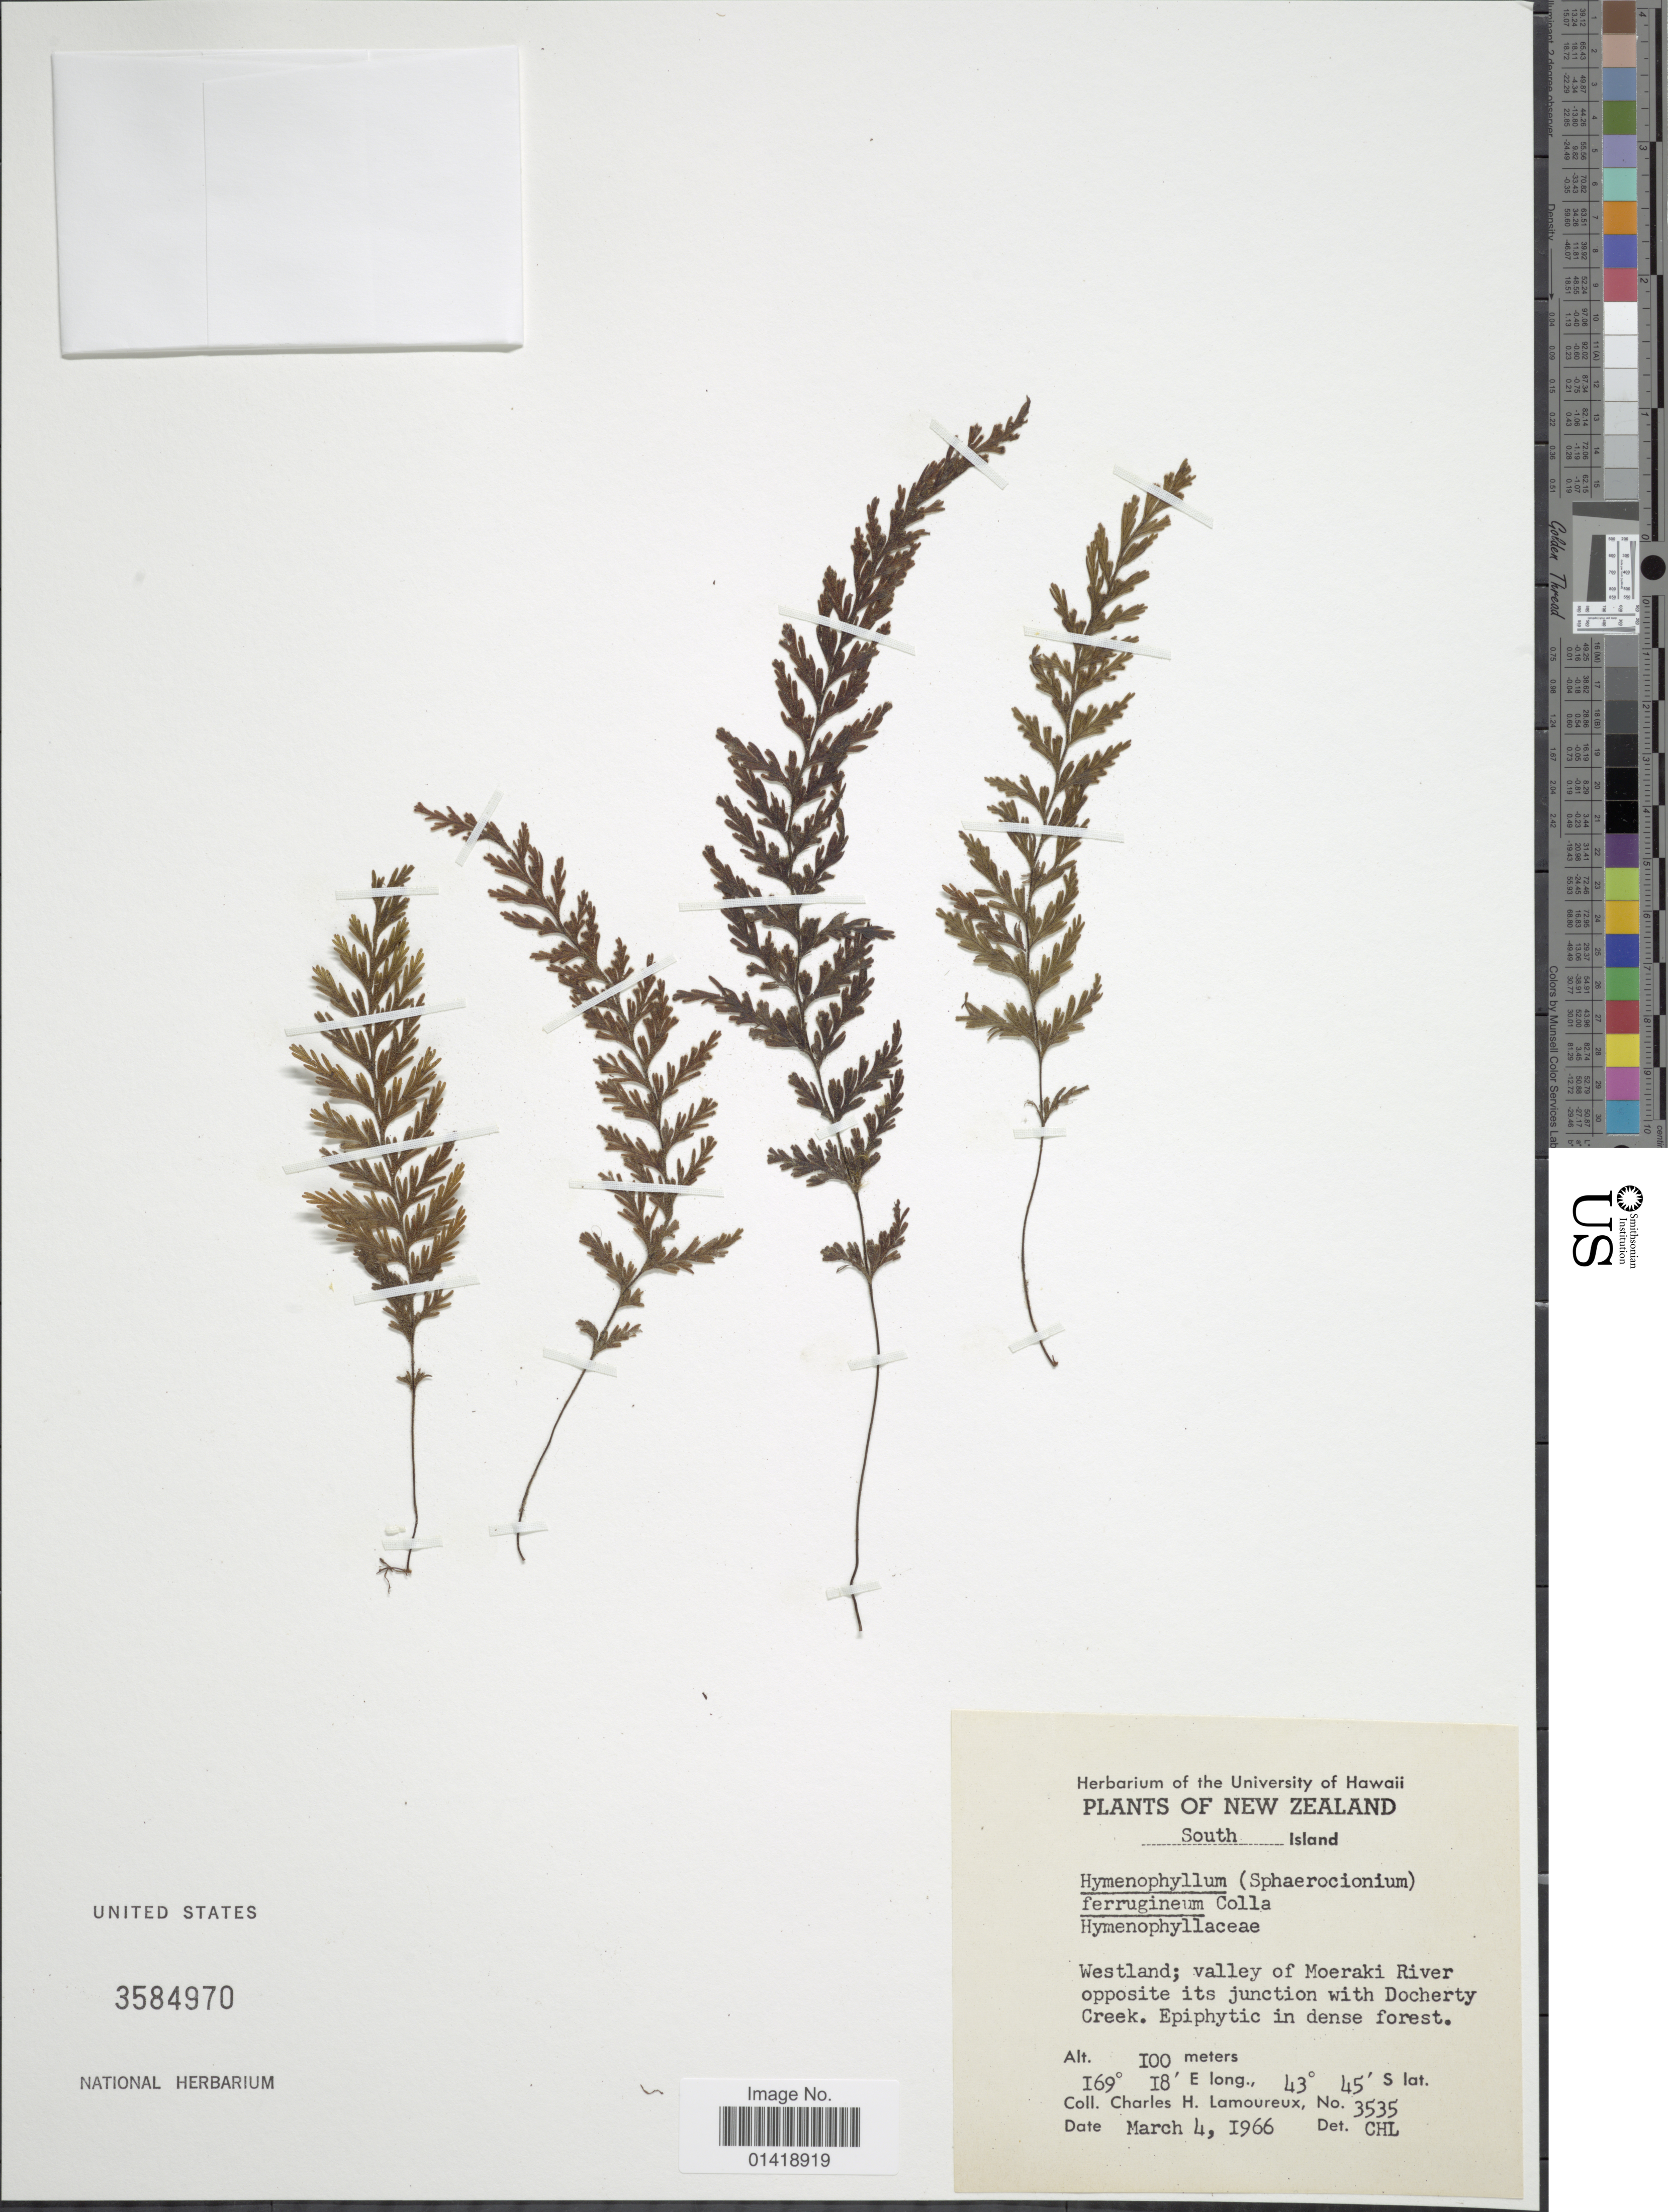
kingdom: Plantae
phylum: Tracheophyta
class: Polypodiopsida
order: Hymenophyllales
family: Hymenophyllaceae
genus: Hymenophyllum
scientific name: Hymenophyllum ferrugineum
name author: Colla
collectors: C. H. Lamoureux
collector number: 3535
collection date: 1966-03-04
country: New Zealand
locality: South Island. Westland; valley of Moeraki River opposite its junction with Docherty Creek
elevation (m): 100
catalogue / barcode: US 3584970